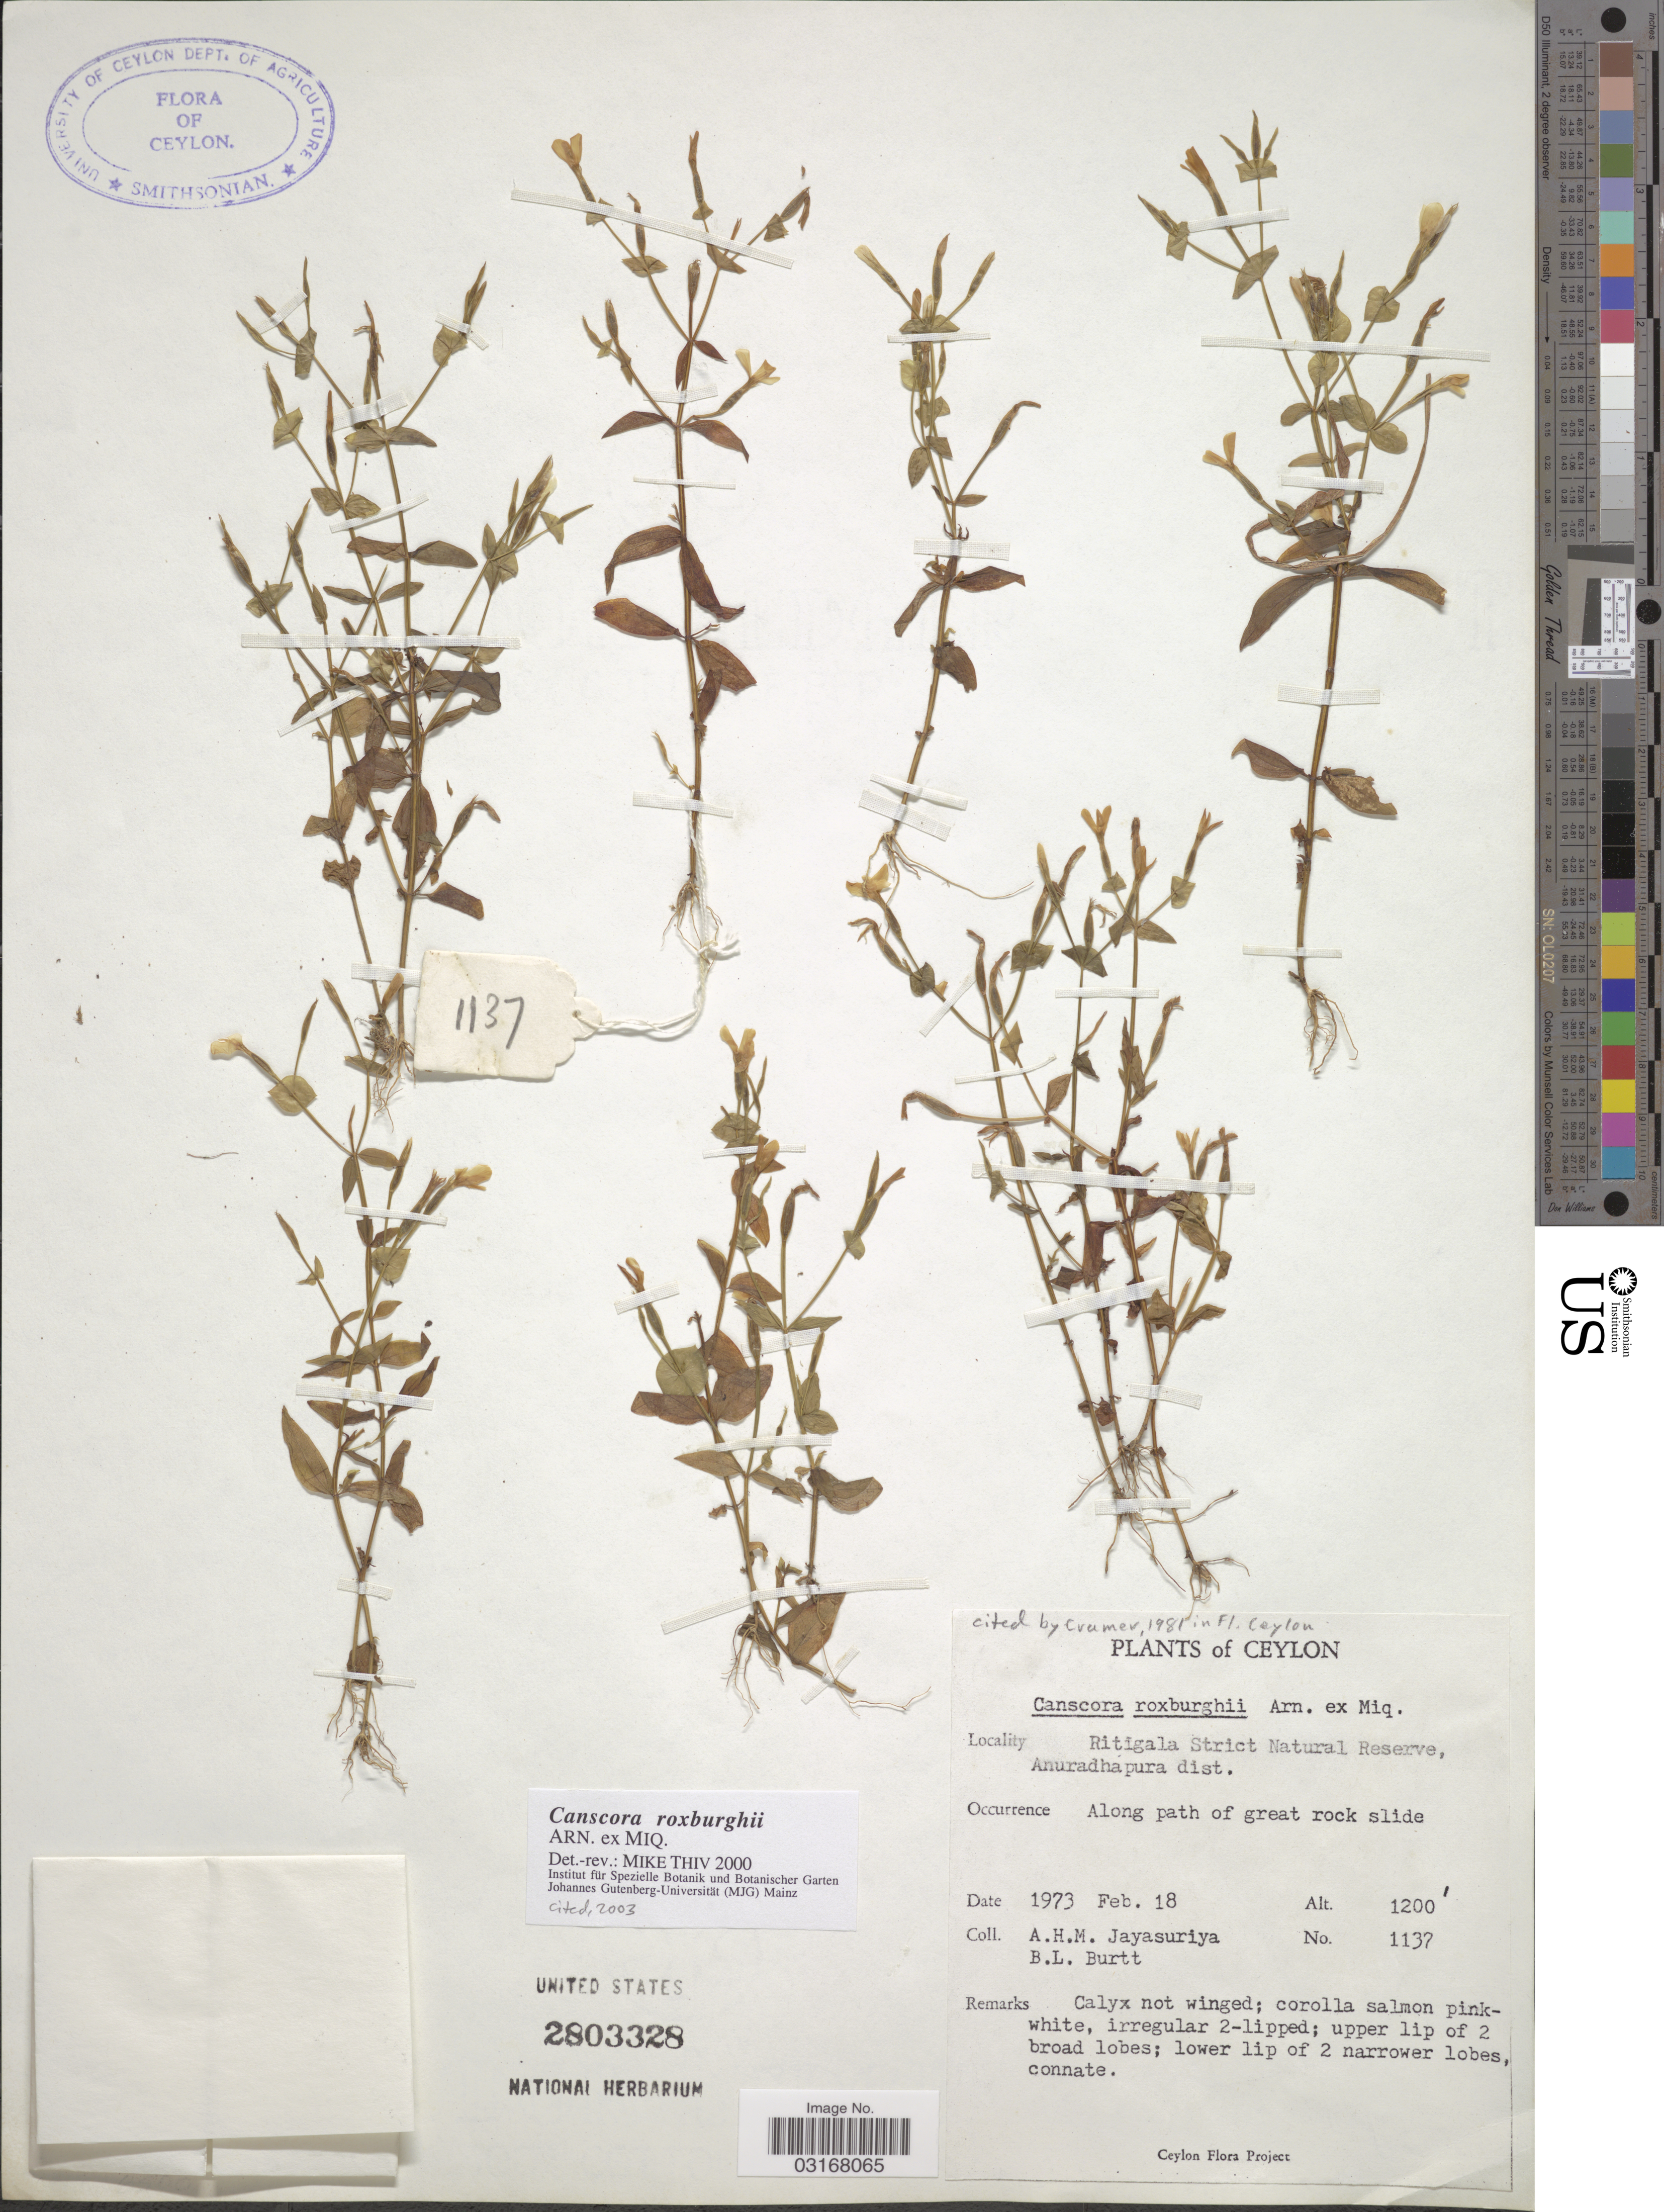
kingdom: Plantae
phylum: Tracheophyta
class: Magnoliopsida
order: Gentianales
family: Gentianaceae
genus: Canscora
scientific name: Canscora roxburghii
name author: Arn. ex Miq.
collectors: A. H. Jayasuriya & B. L. Burtt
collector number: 1137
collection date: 1973-02-18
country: Sri Lanka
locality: Ceylon. Ritigala Strict Natural Reserve, Anuradhapura dist.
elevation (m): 366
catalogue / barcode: US 2803328